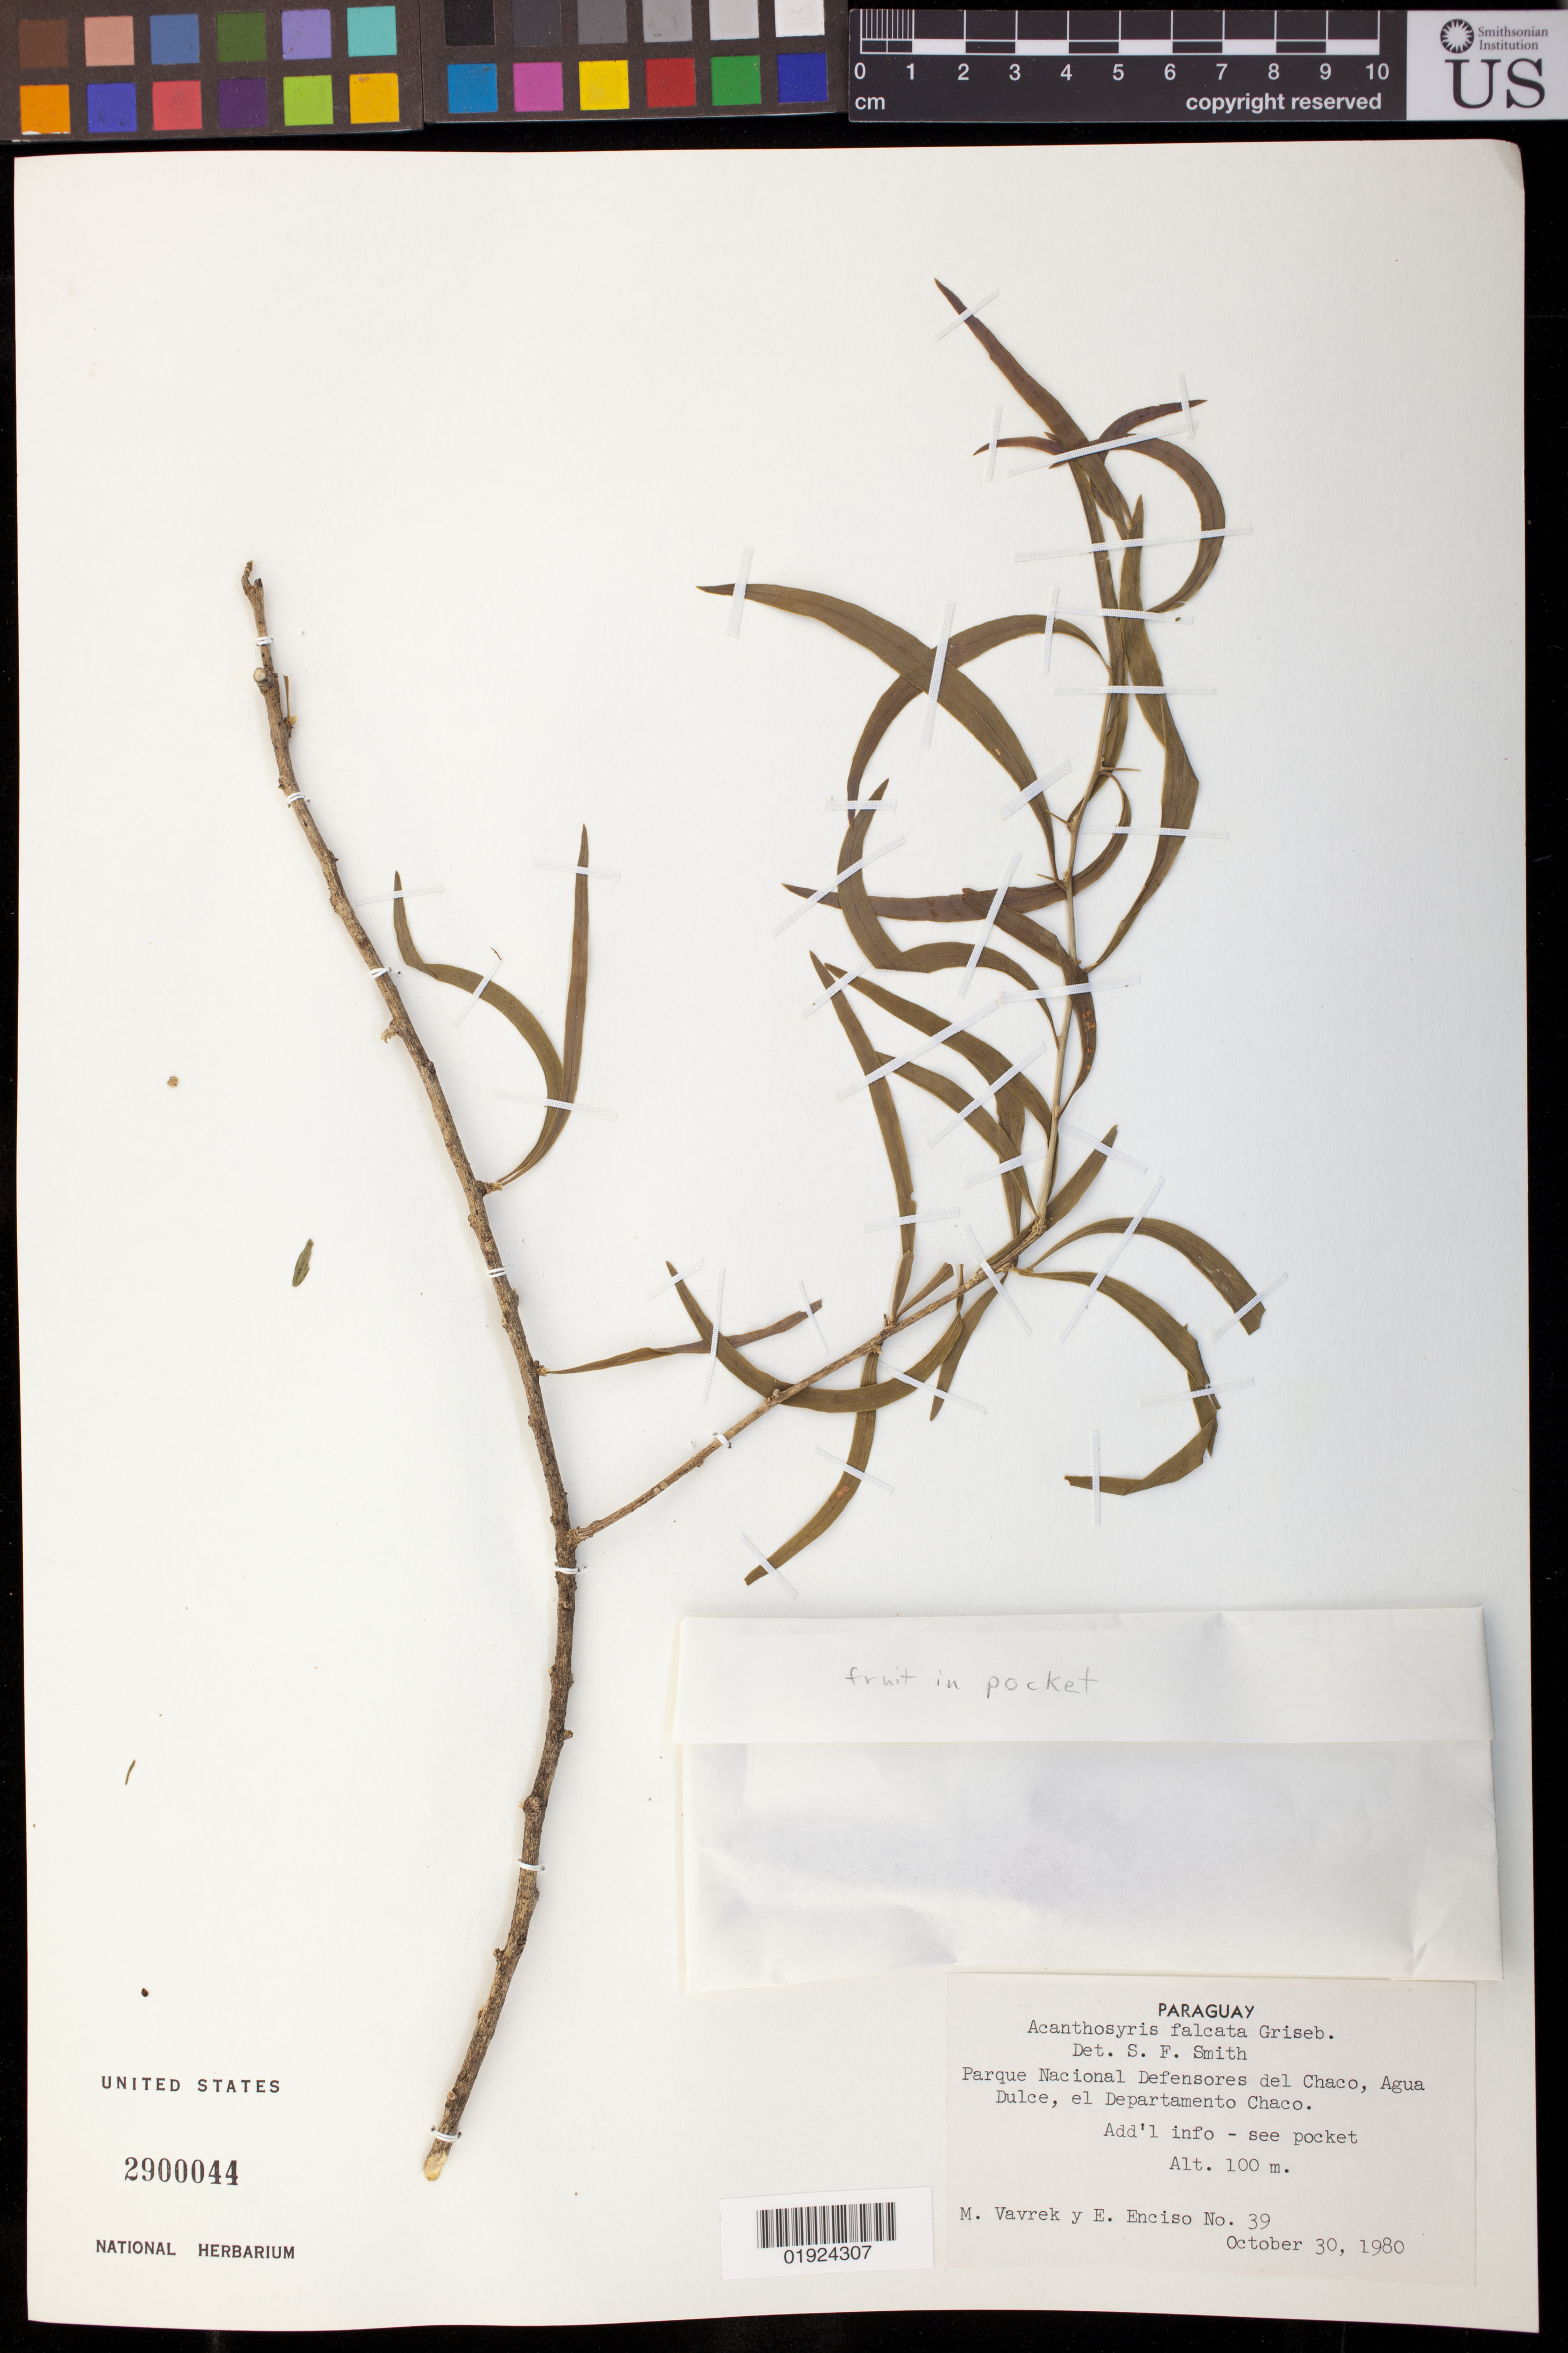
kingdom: Plantae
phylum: Tracheophyta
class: Magnoliopsida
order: Santalales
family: Cervantesiaceae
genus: Acanthosyris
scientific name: Acanthosyris falcata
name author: Griseb.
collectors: M. Vavrek & E. Enciso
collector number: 39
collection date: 1980-10-30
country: Paraguay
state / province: Alto Paraguay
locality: Parque Nacional Defensores del Chaco, Agua Dulce, el Departamento Chaco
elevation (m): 100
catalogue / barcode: US 2900044